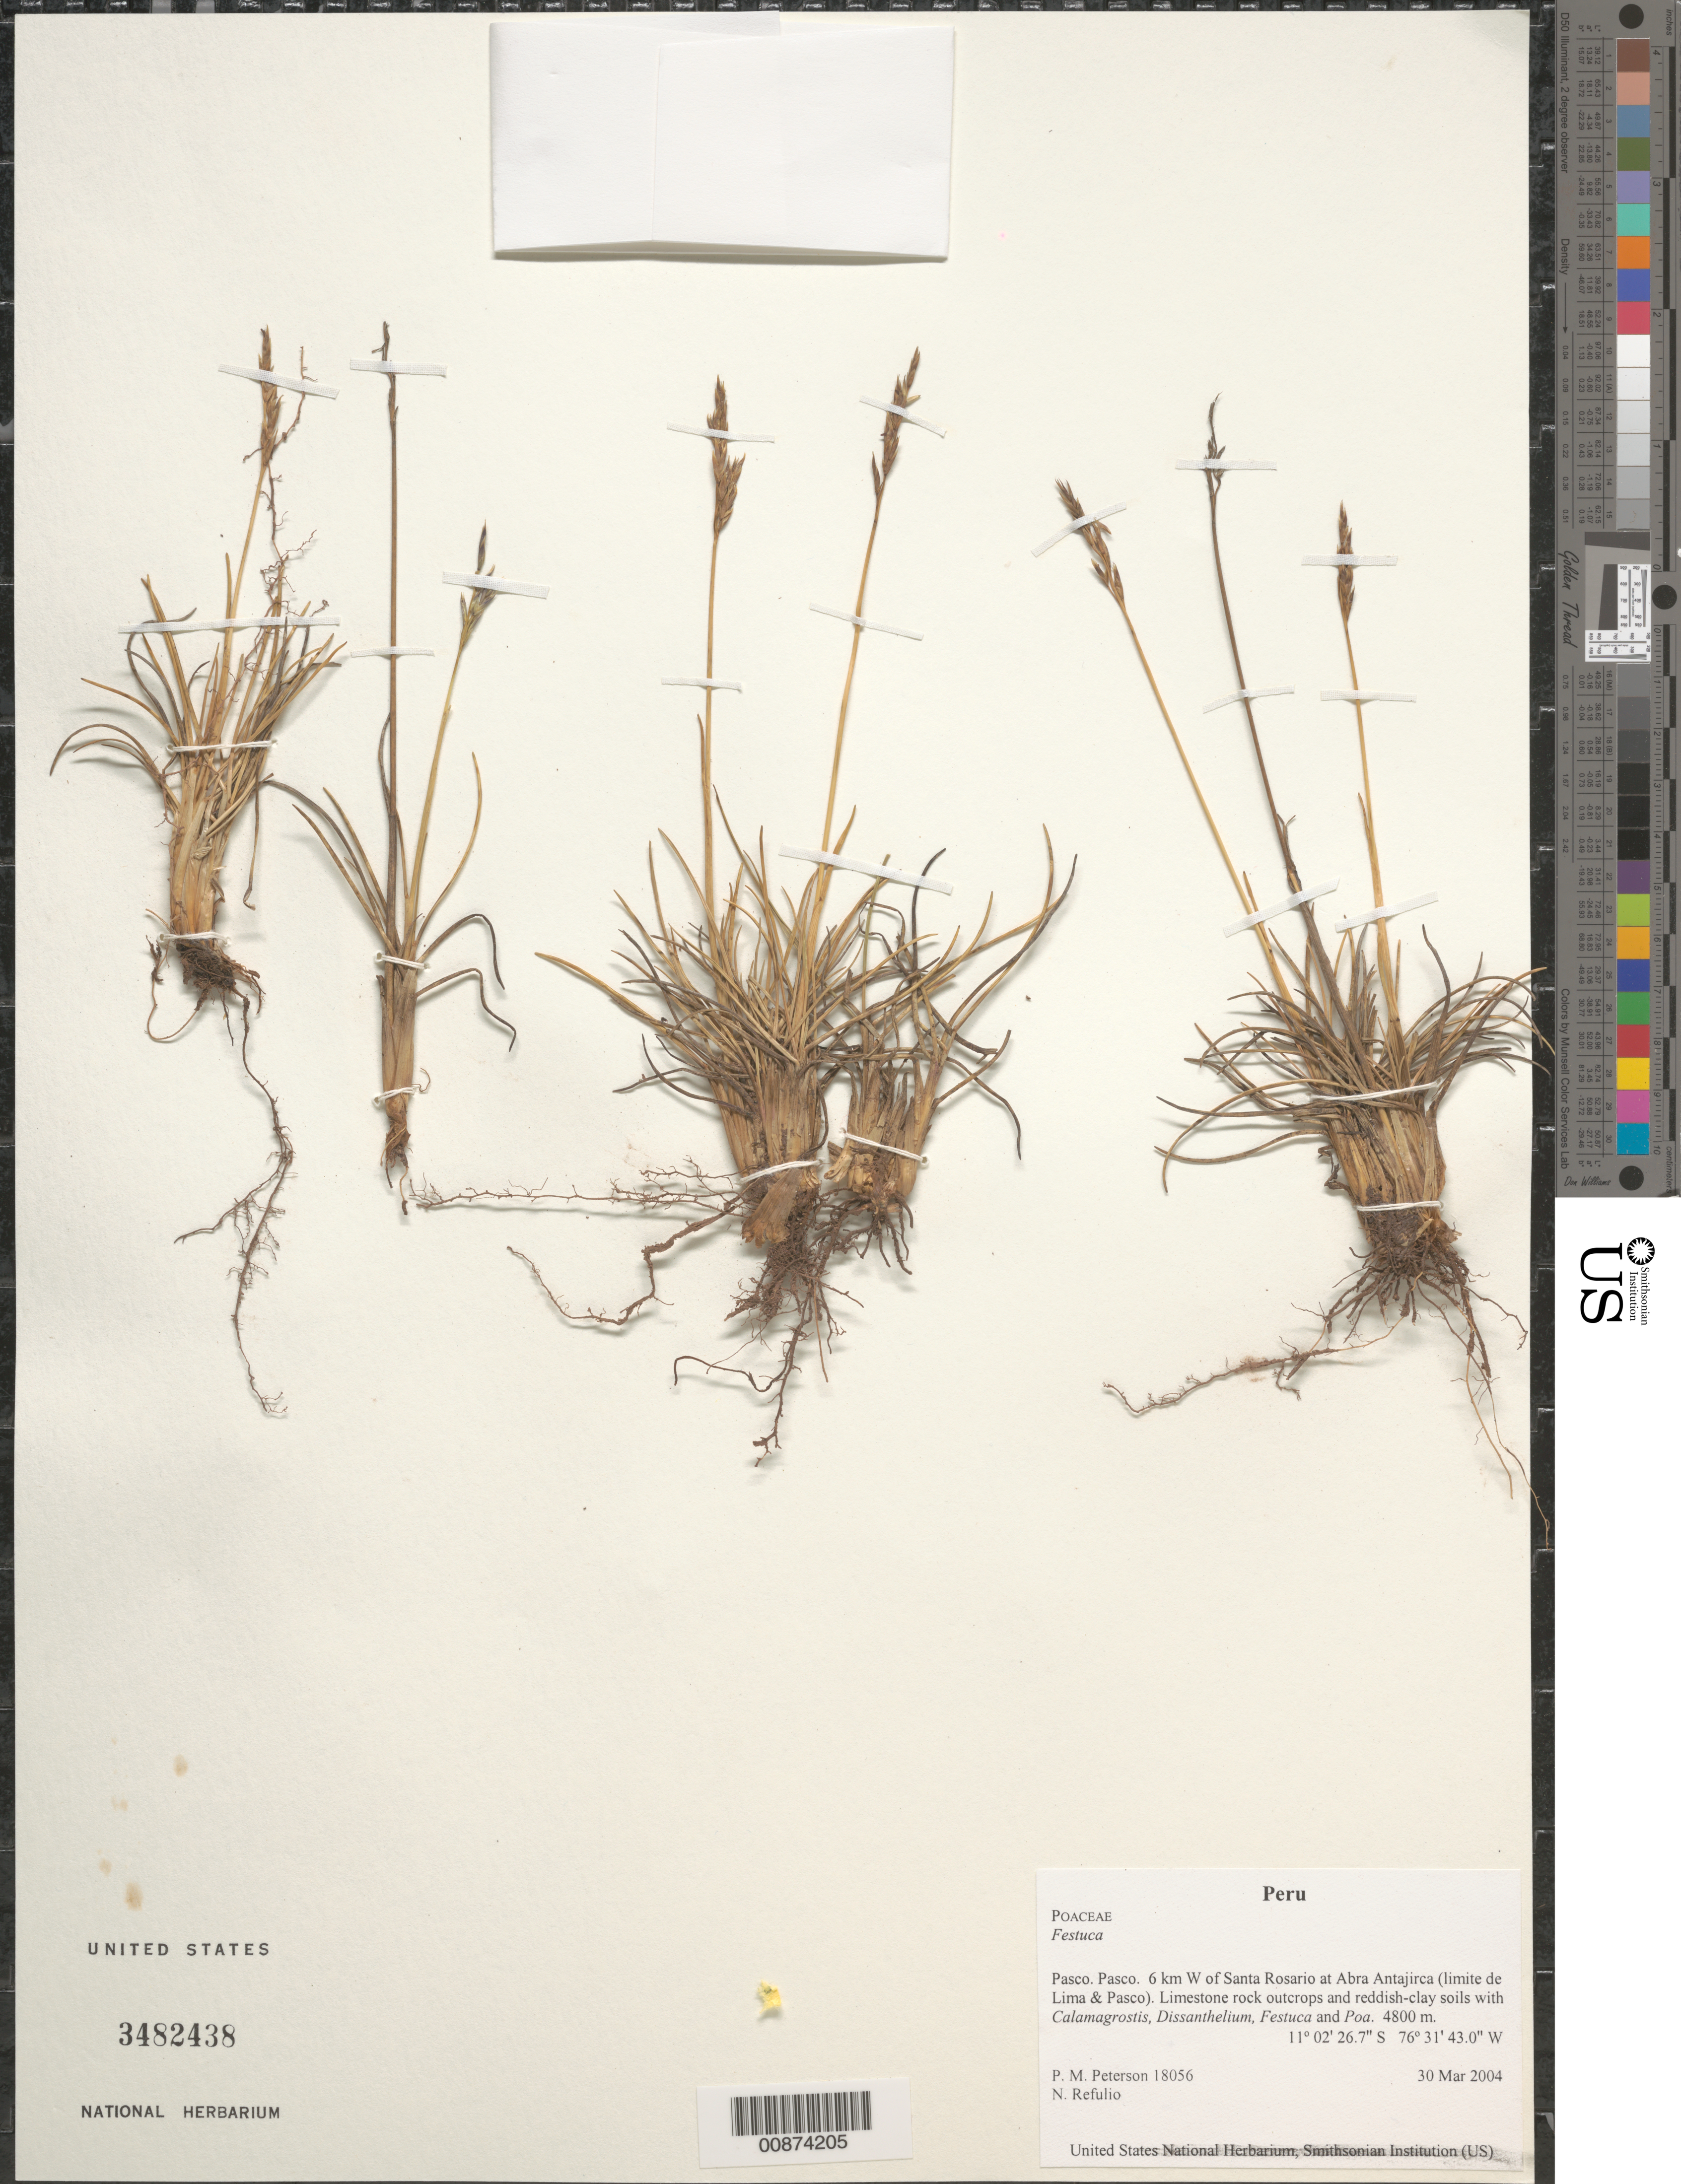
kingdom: Plantae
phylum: Tracheophyta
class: Liliopsida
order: Poales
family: Poaceae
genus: Festuca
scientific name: Festuca sp.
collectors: P. M. Peterson & N. Refulio-Rodríguez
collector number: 18056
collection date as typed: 30 Mar 2004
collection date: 2004-03-30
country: Peru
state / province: Pasco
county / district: Pasco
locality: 6 km W of Santa Rosario at Abra Antajirca (limite de Lima & Pasco). Limestone rock outcrops and reddish-clay soils with Calamagrostis, Dissanthelium, Festuca and Poa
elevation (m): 4800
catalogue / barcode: US 3482438